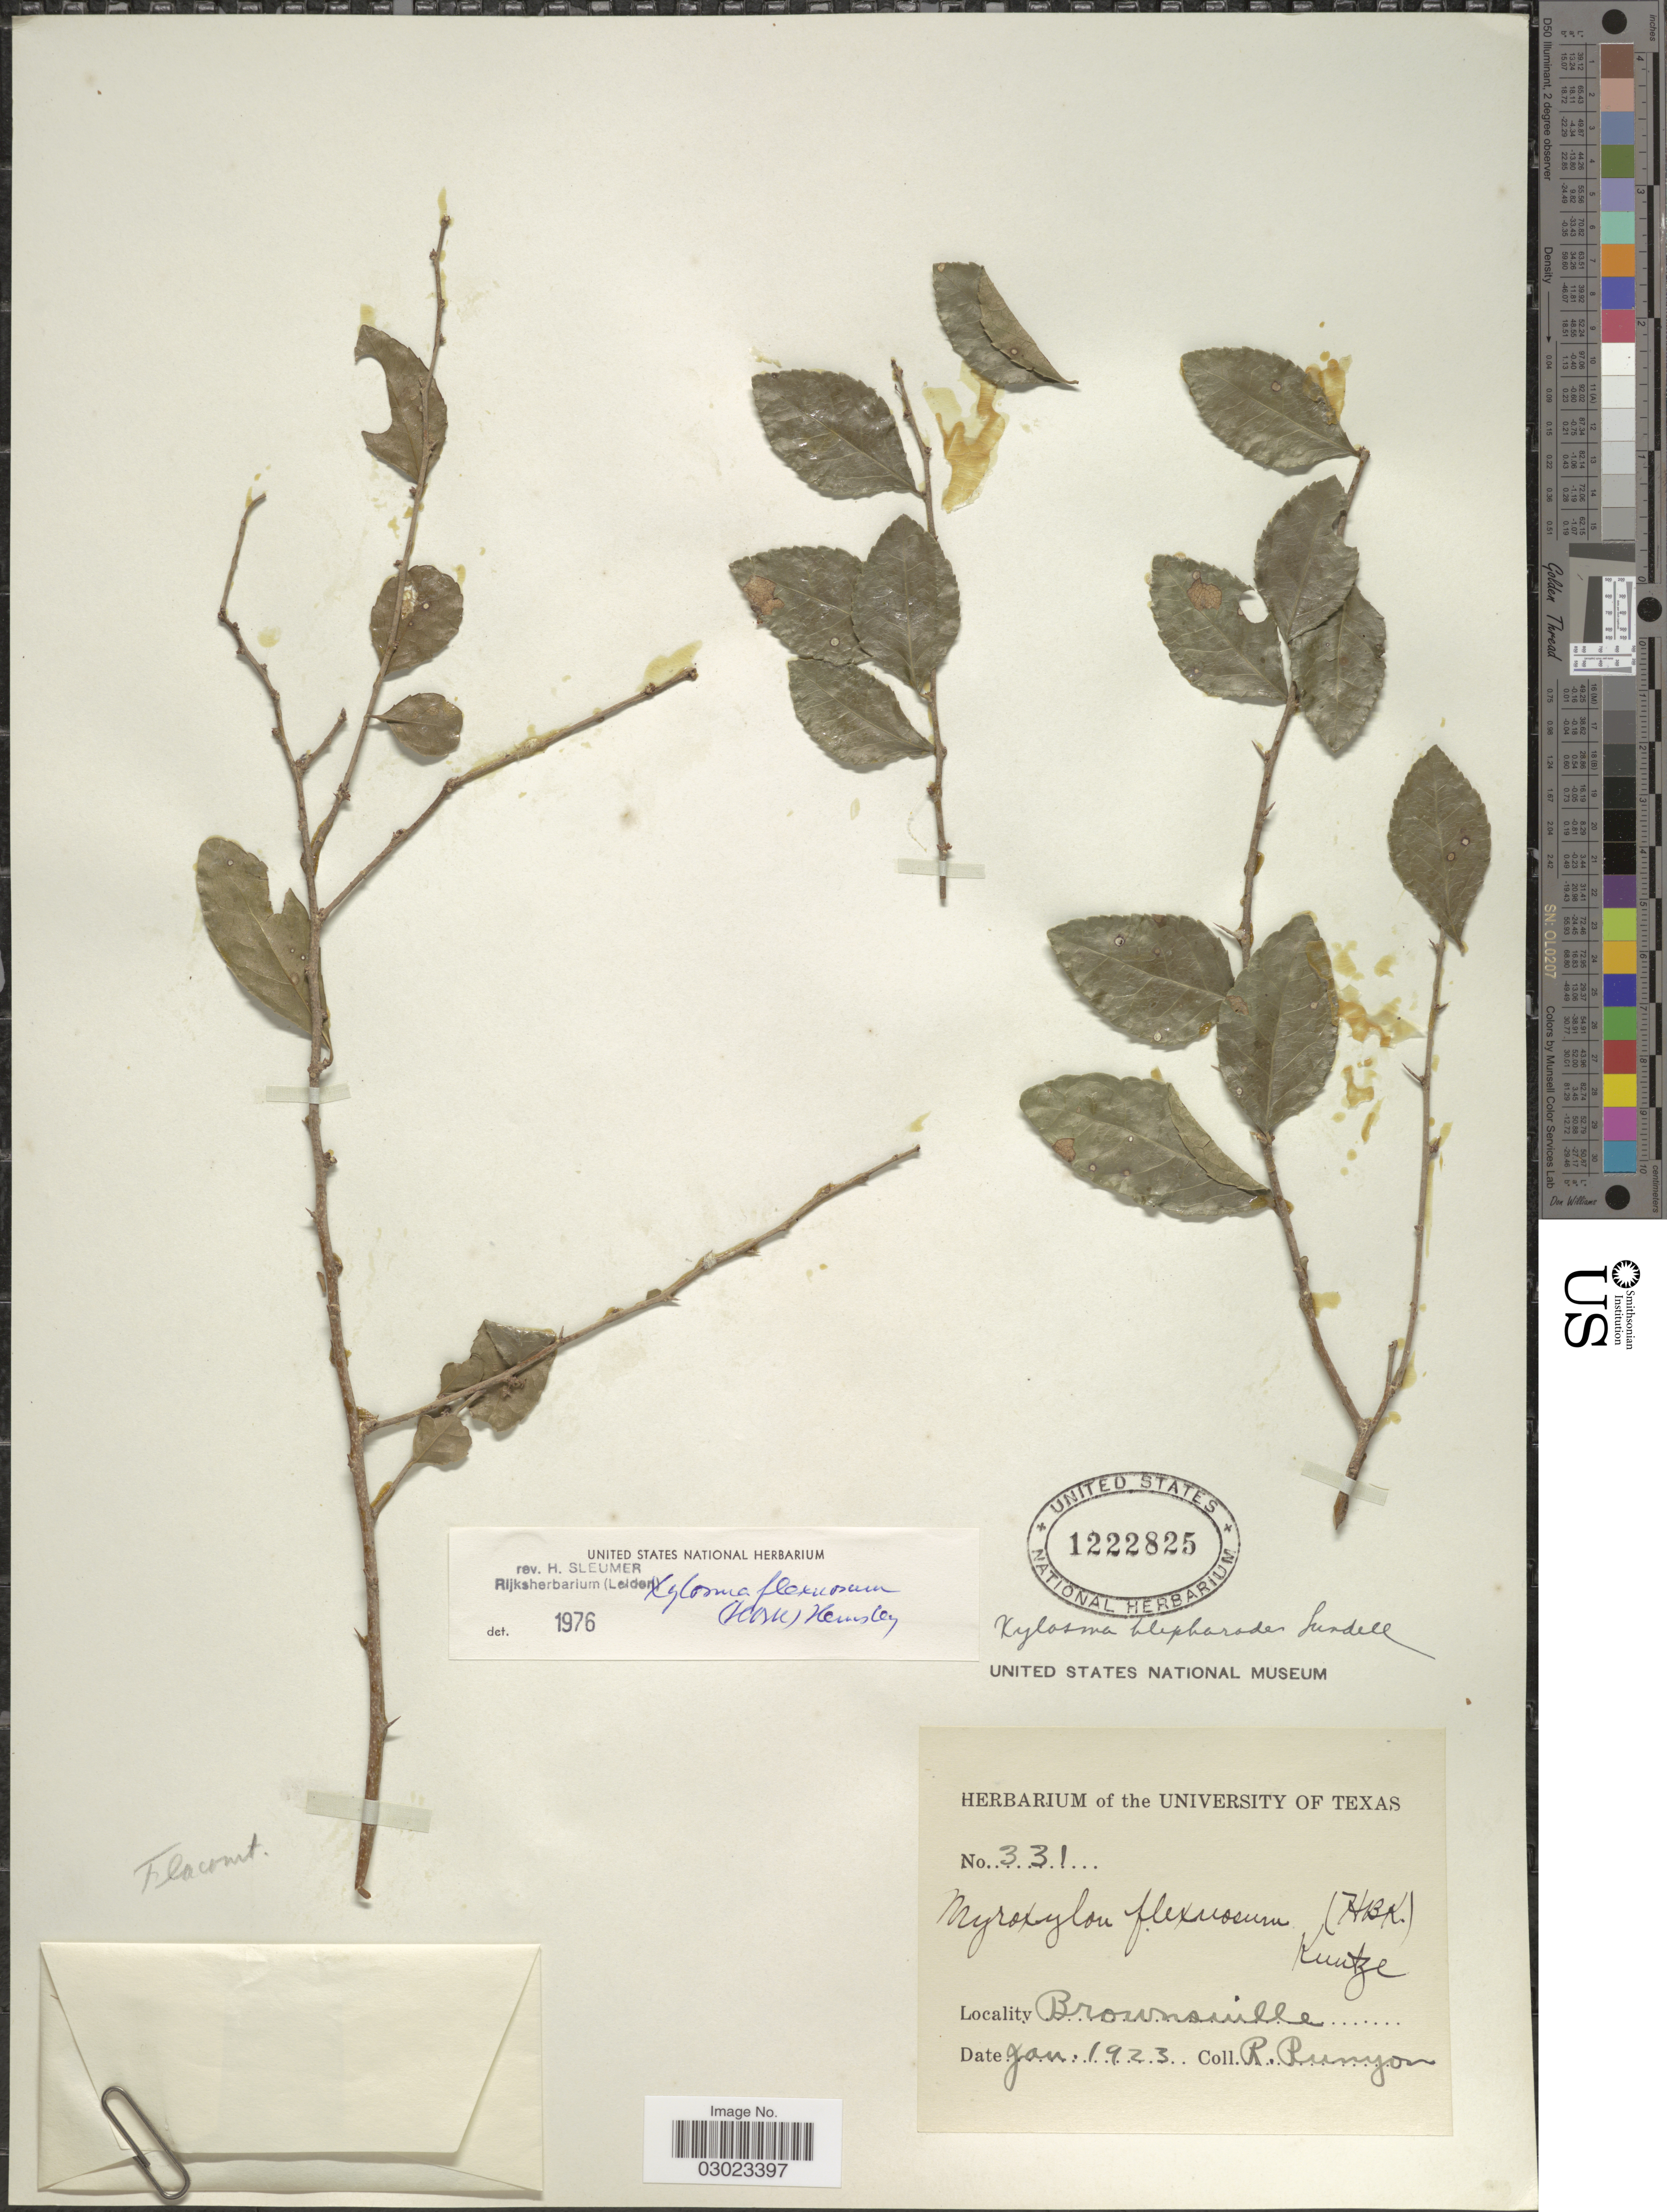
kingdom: Plantae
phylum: Tracheophyta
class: Magnoliopsida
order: Malpighiales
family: Salicaceae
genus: Xylosma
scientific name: Xylosma flexuosa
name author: (Kunth) Hemsl.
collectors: R. Runyon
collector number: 331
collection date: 1923-01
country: United States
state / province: Texas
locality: Brownsville.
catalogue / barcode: US 1222825